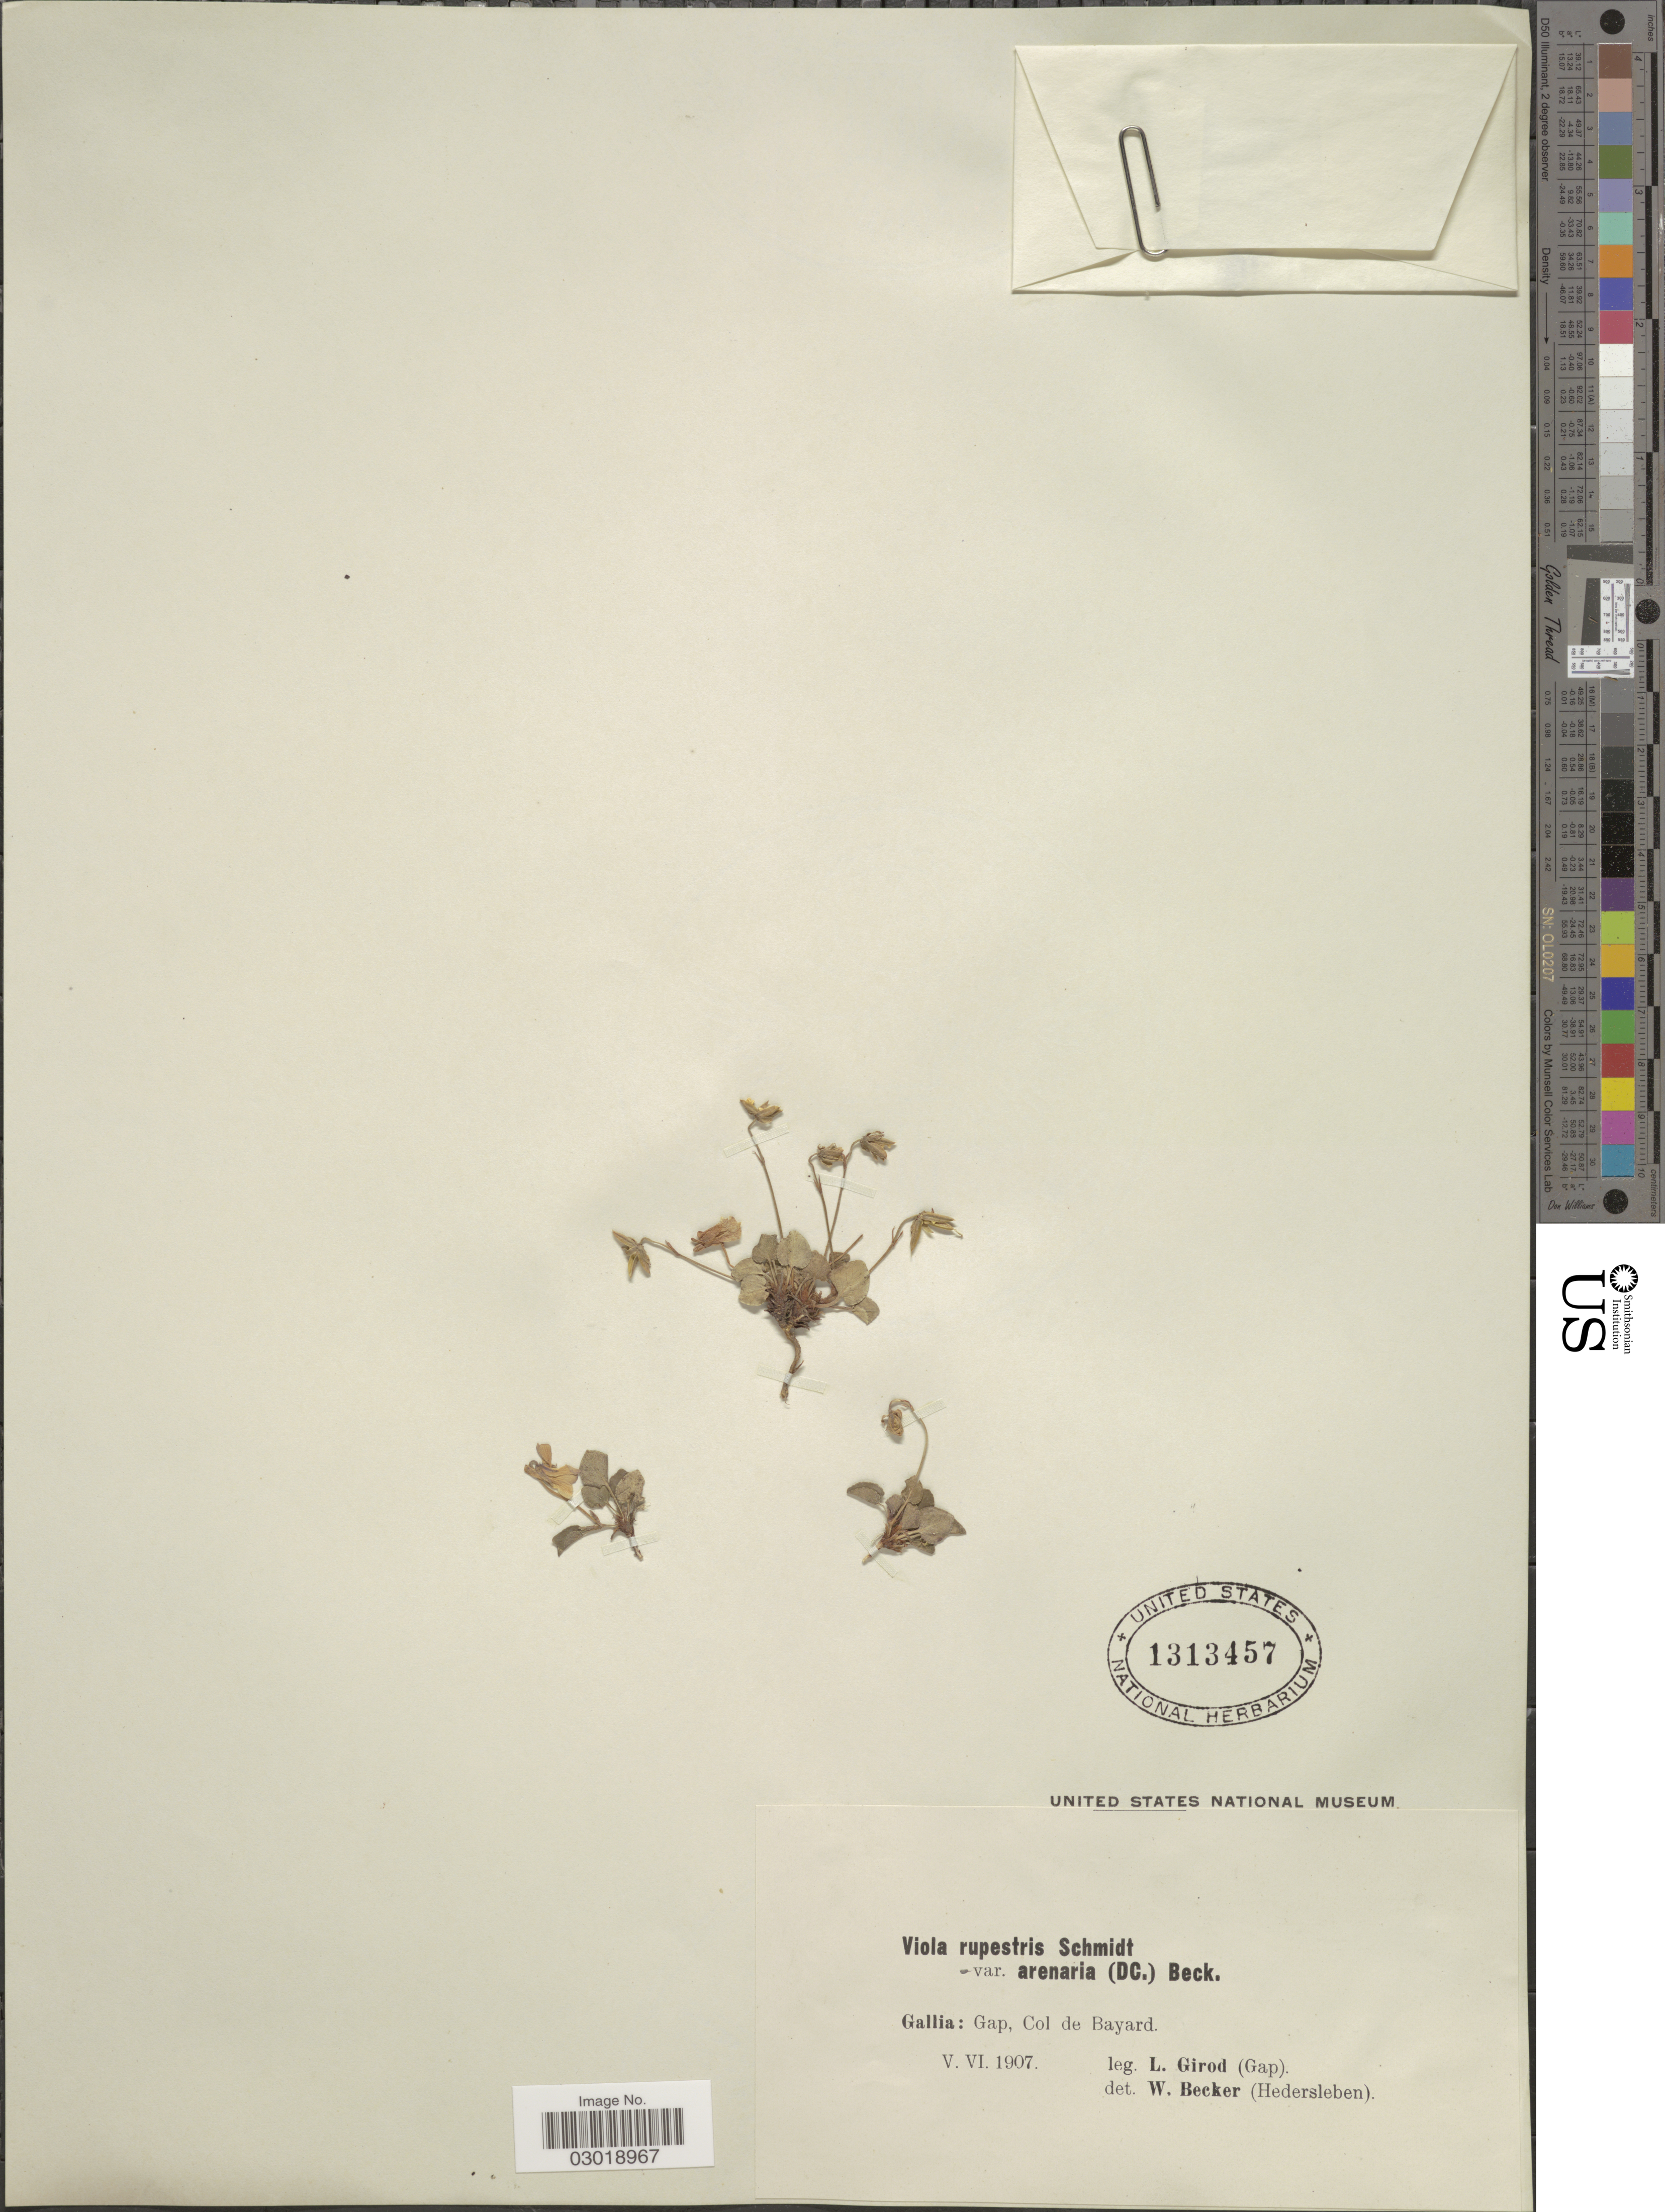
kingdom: Plantae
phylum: Tracheophyta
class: Magnoliopsida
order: Malpighiales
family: Violaceae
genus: Viola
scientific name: Viola rupestris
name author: F.W. Schmidt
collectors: L. Girod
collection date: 1907-05/1907-06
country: France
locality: Gallia: Gap, Col de Bayard.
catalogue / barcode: US 1313457